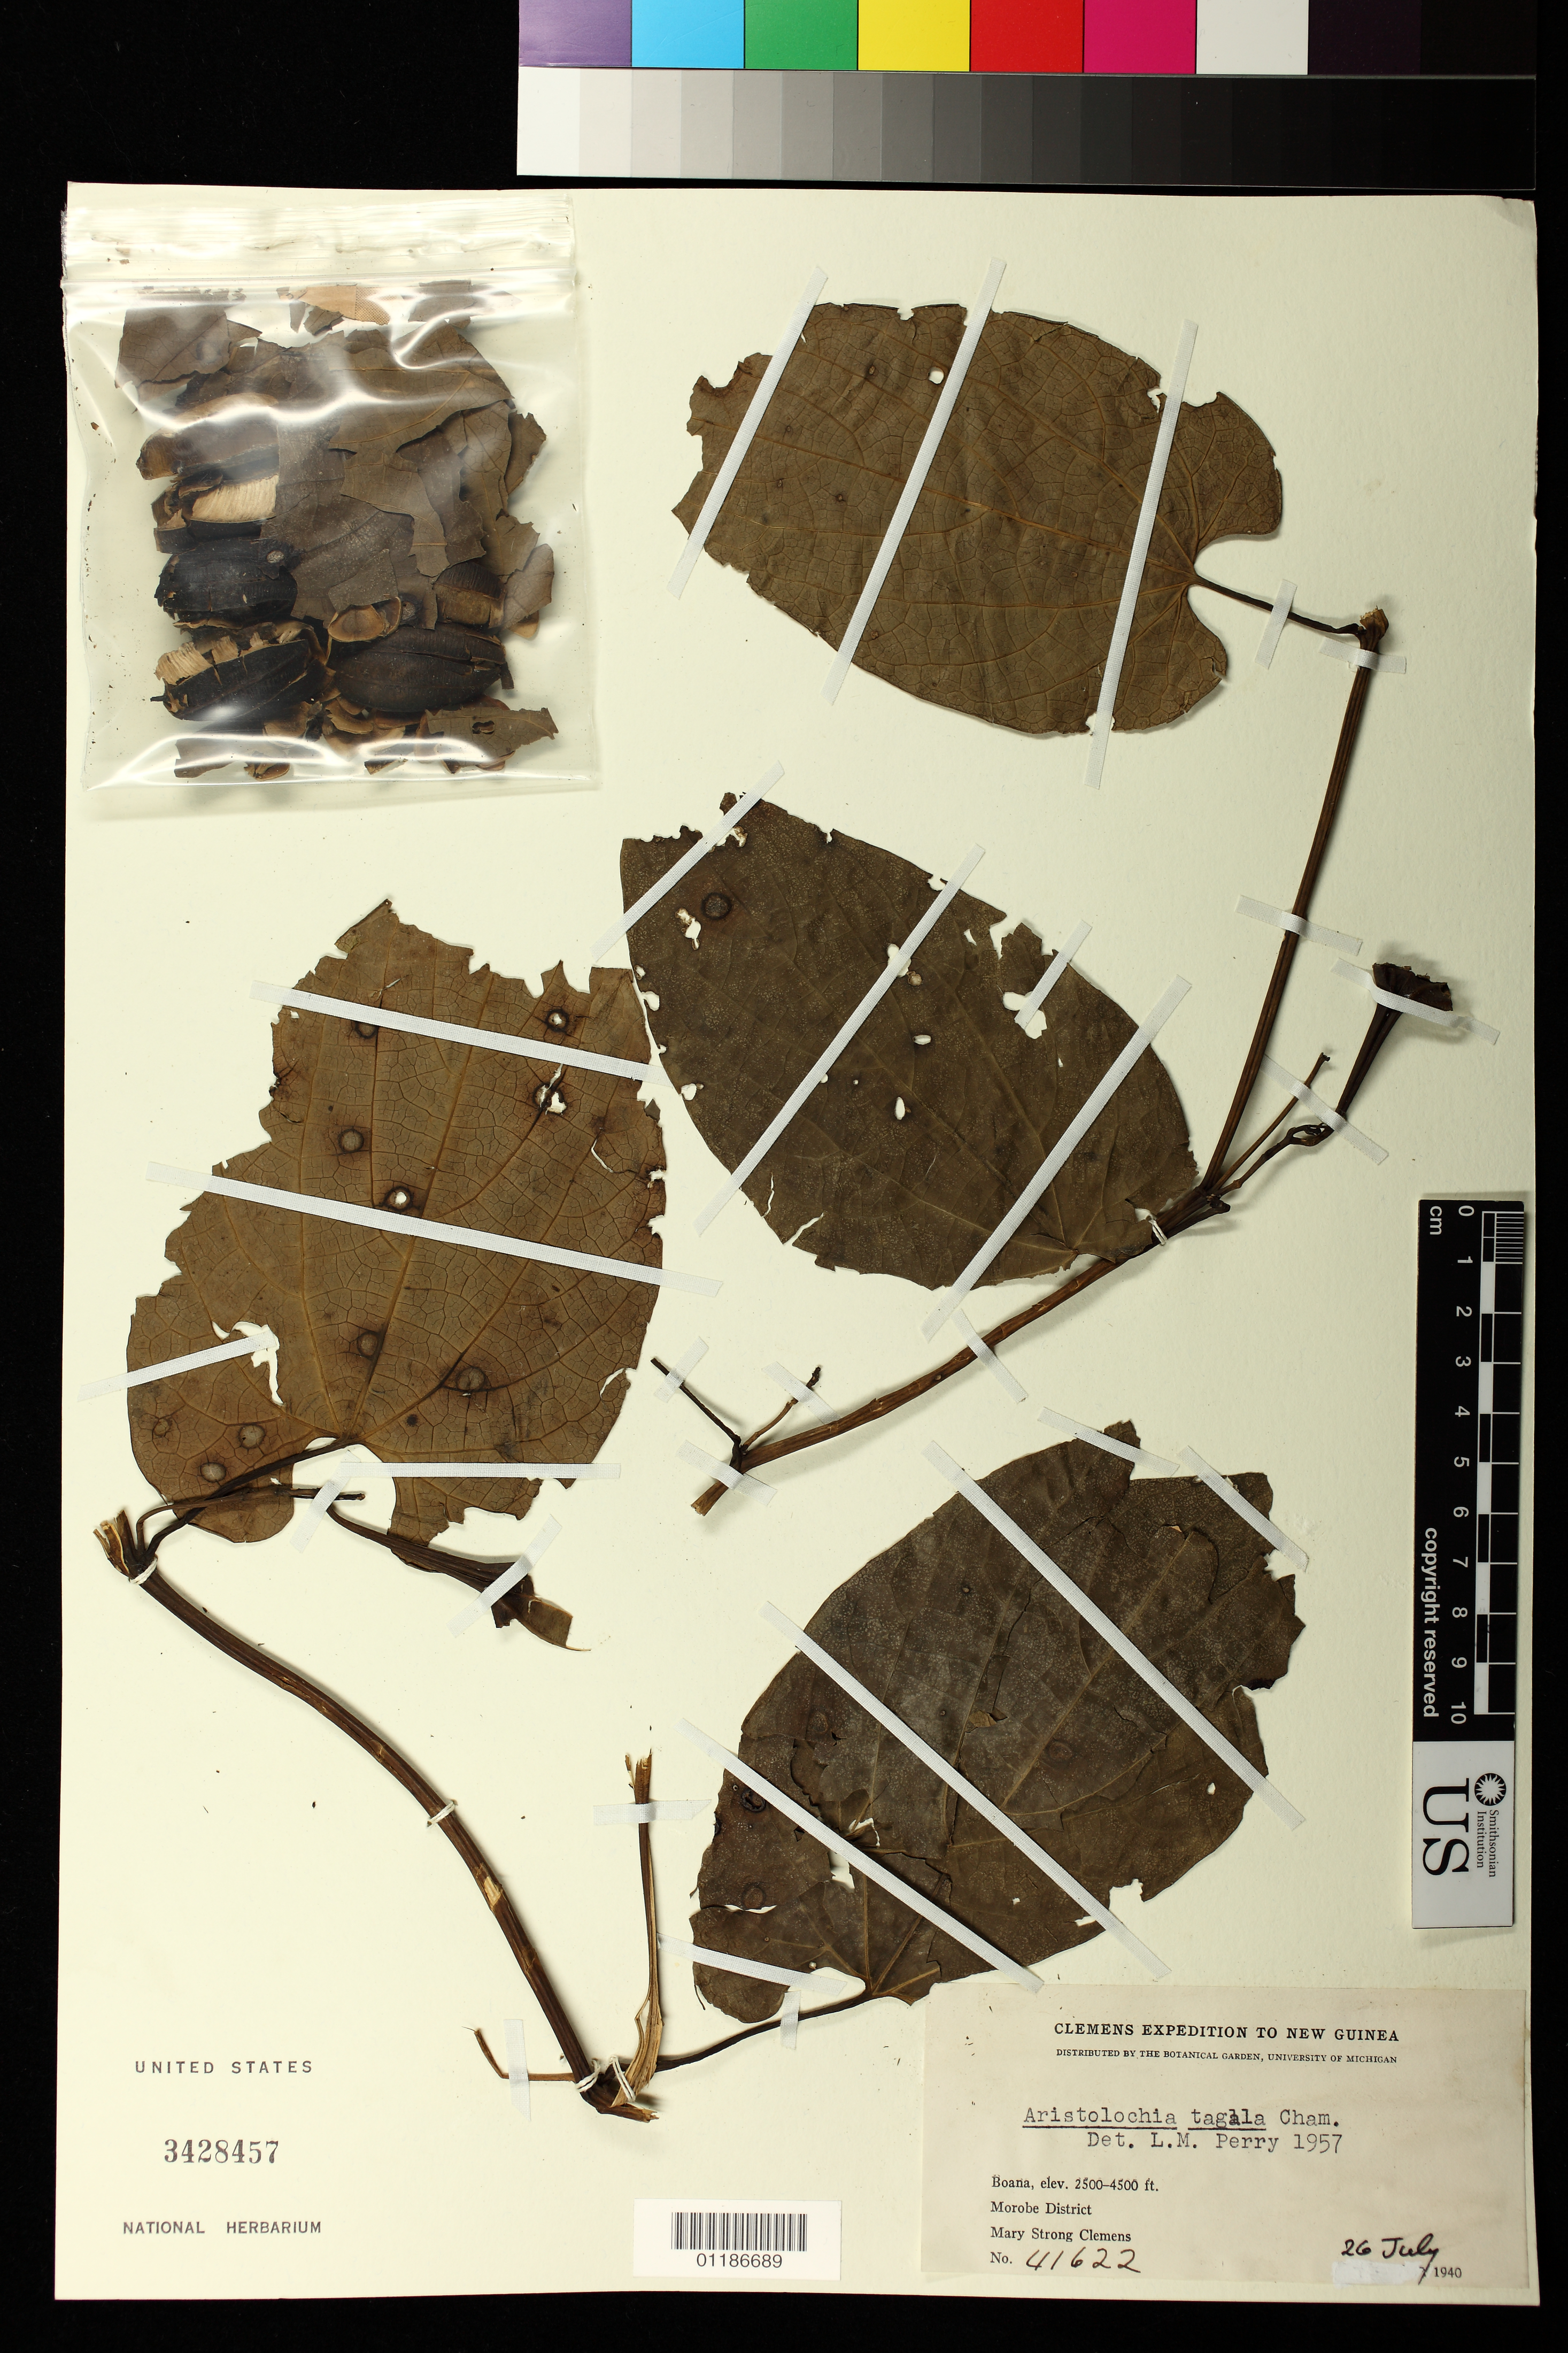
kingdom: Plantae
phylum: Tracheophyta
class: Magnoliopsida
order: Piperales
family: Aristolochiaceae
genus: Aristolochia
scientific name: Aristolochia tagala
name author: Cham.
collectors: M. S. Clemens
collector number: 41622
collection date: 1940-07-26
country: Papua New Guinea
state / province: Morobe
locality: Boana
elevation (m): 762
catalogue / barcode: US 3428457